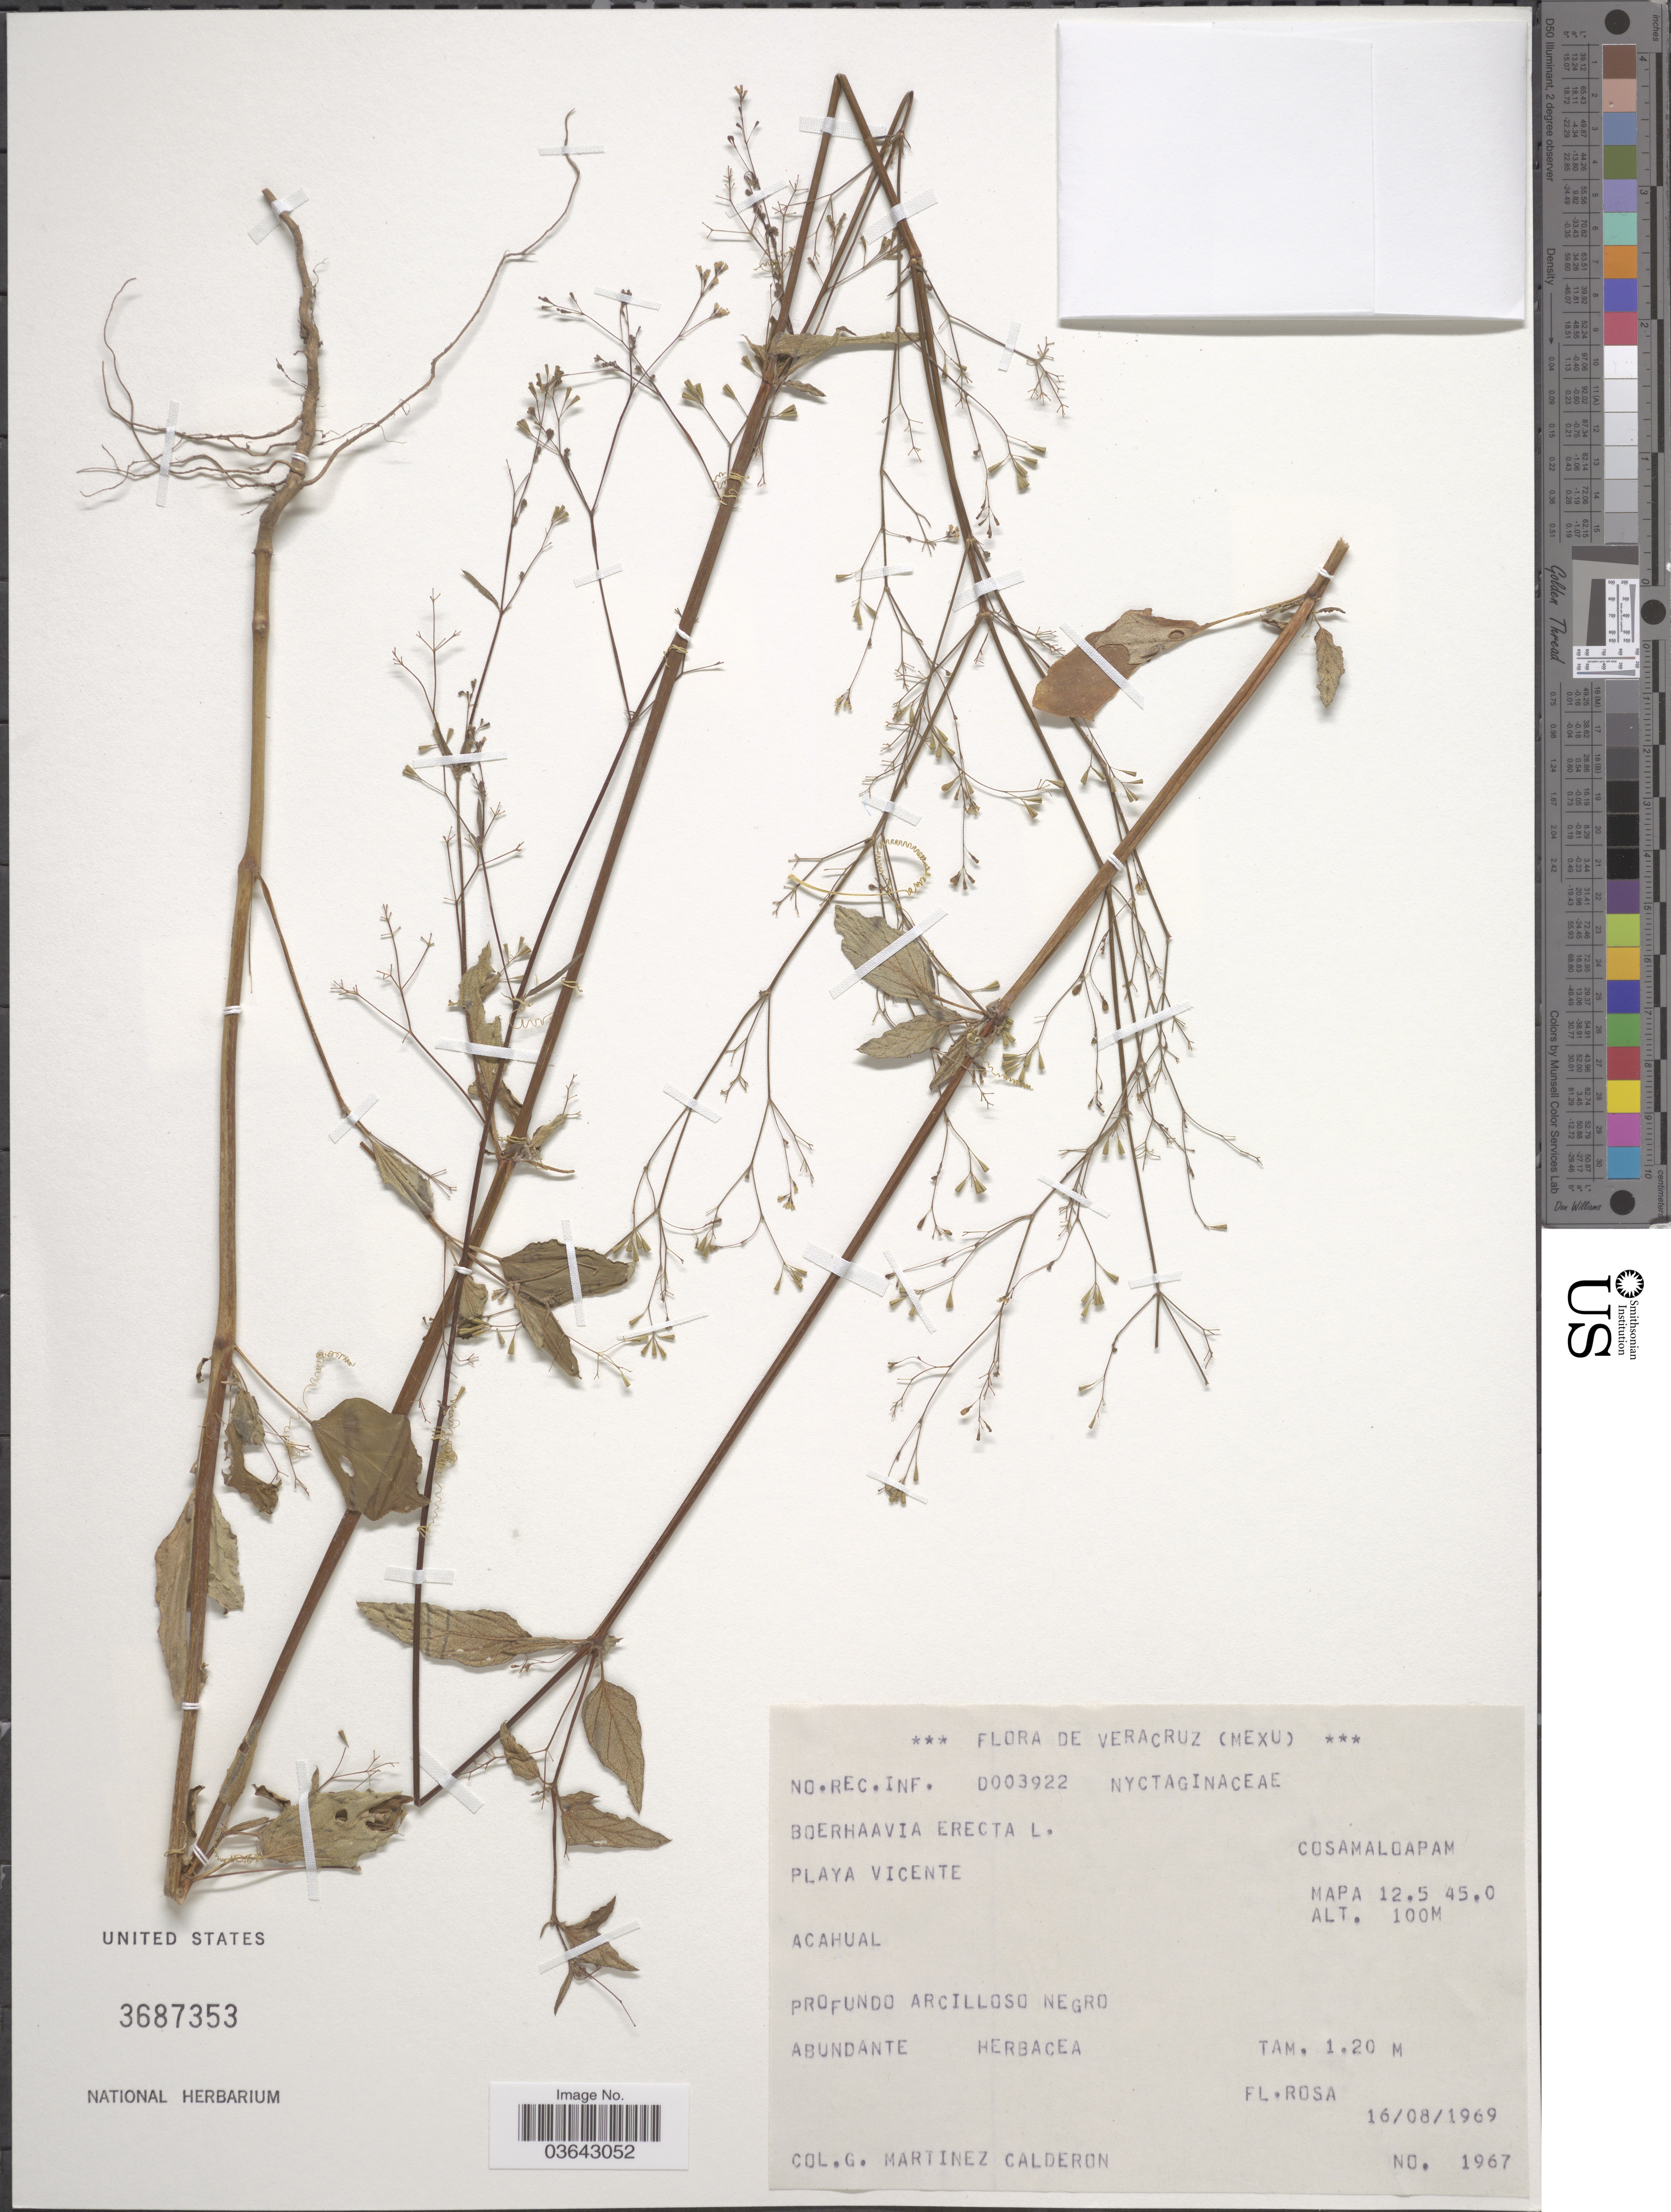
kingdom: Plantae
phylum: Tracheophyta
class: Magnoliopsida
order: Caryophyllales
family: Nyctaginaceae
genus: Boerhavia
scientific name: Boerhavia erecta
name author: L.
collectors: G. Martínez Calderón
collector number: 1967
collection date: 1969-08-16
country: Mexico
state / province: Veracruz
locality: Veracruz. Playa Vicente. Cosamaloapan. Mapa 12.5 45.0.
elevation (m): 100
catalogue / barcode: US 3687353